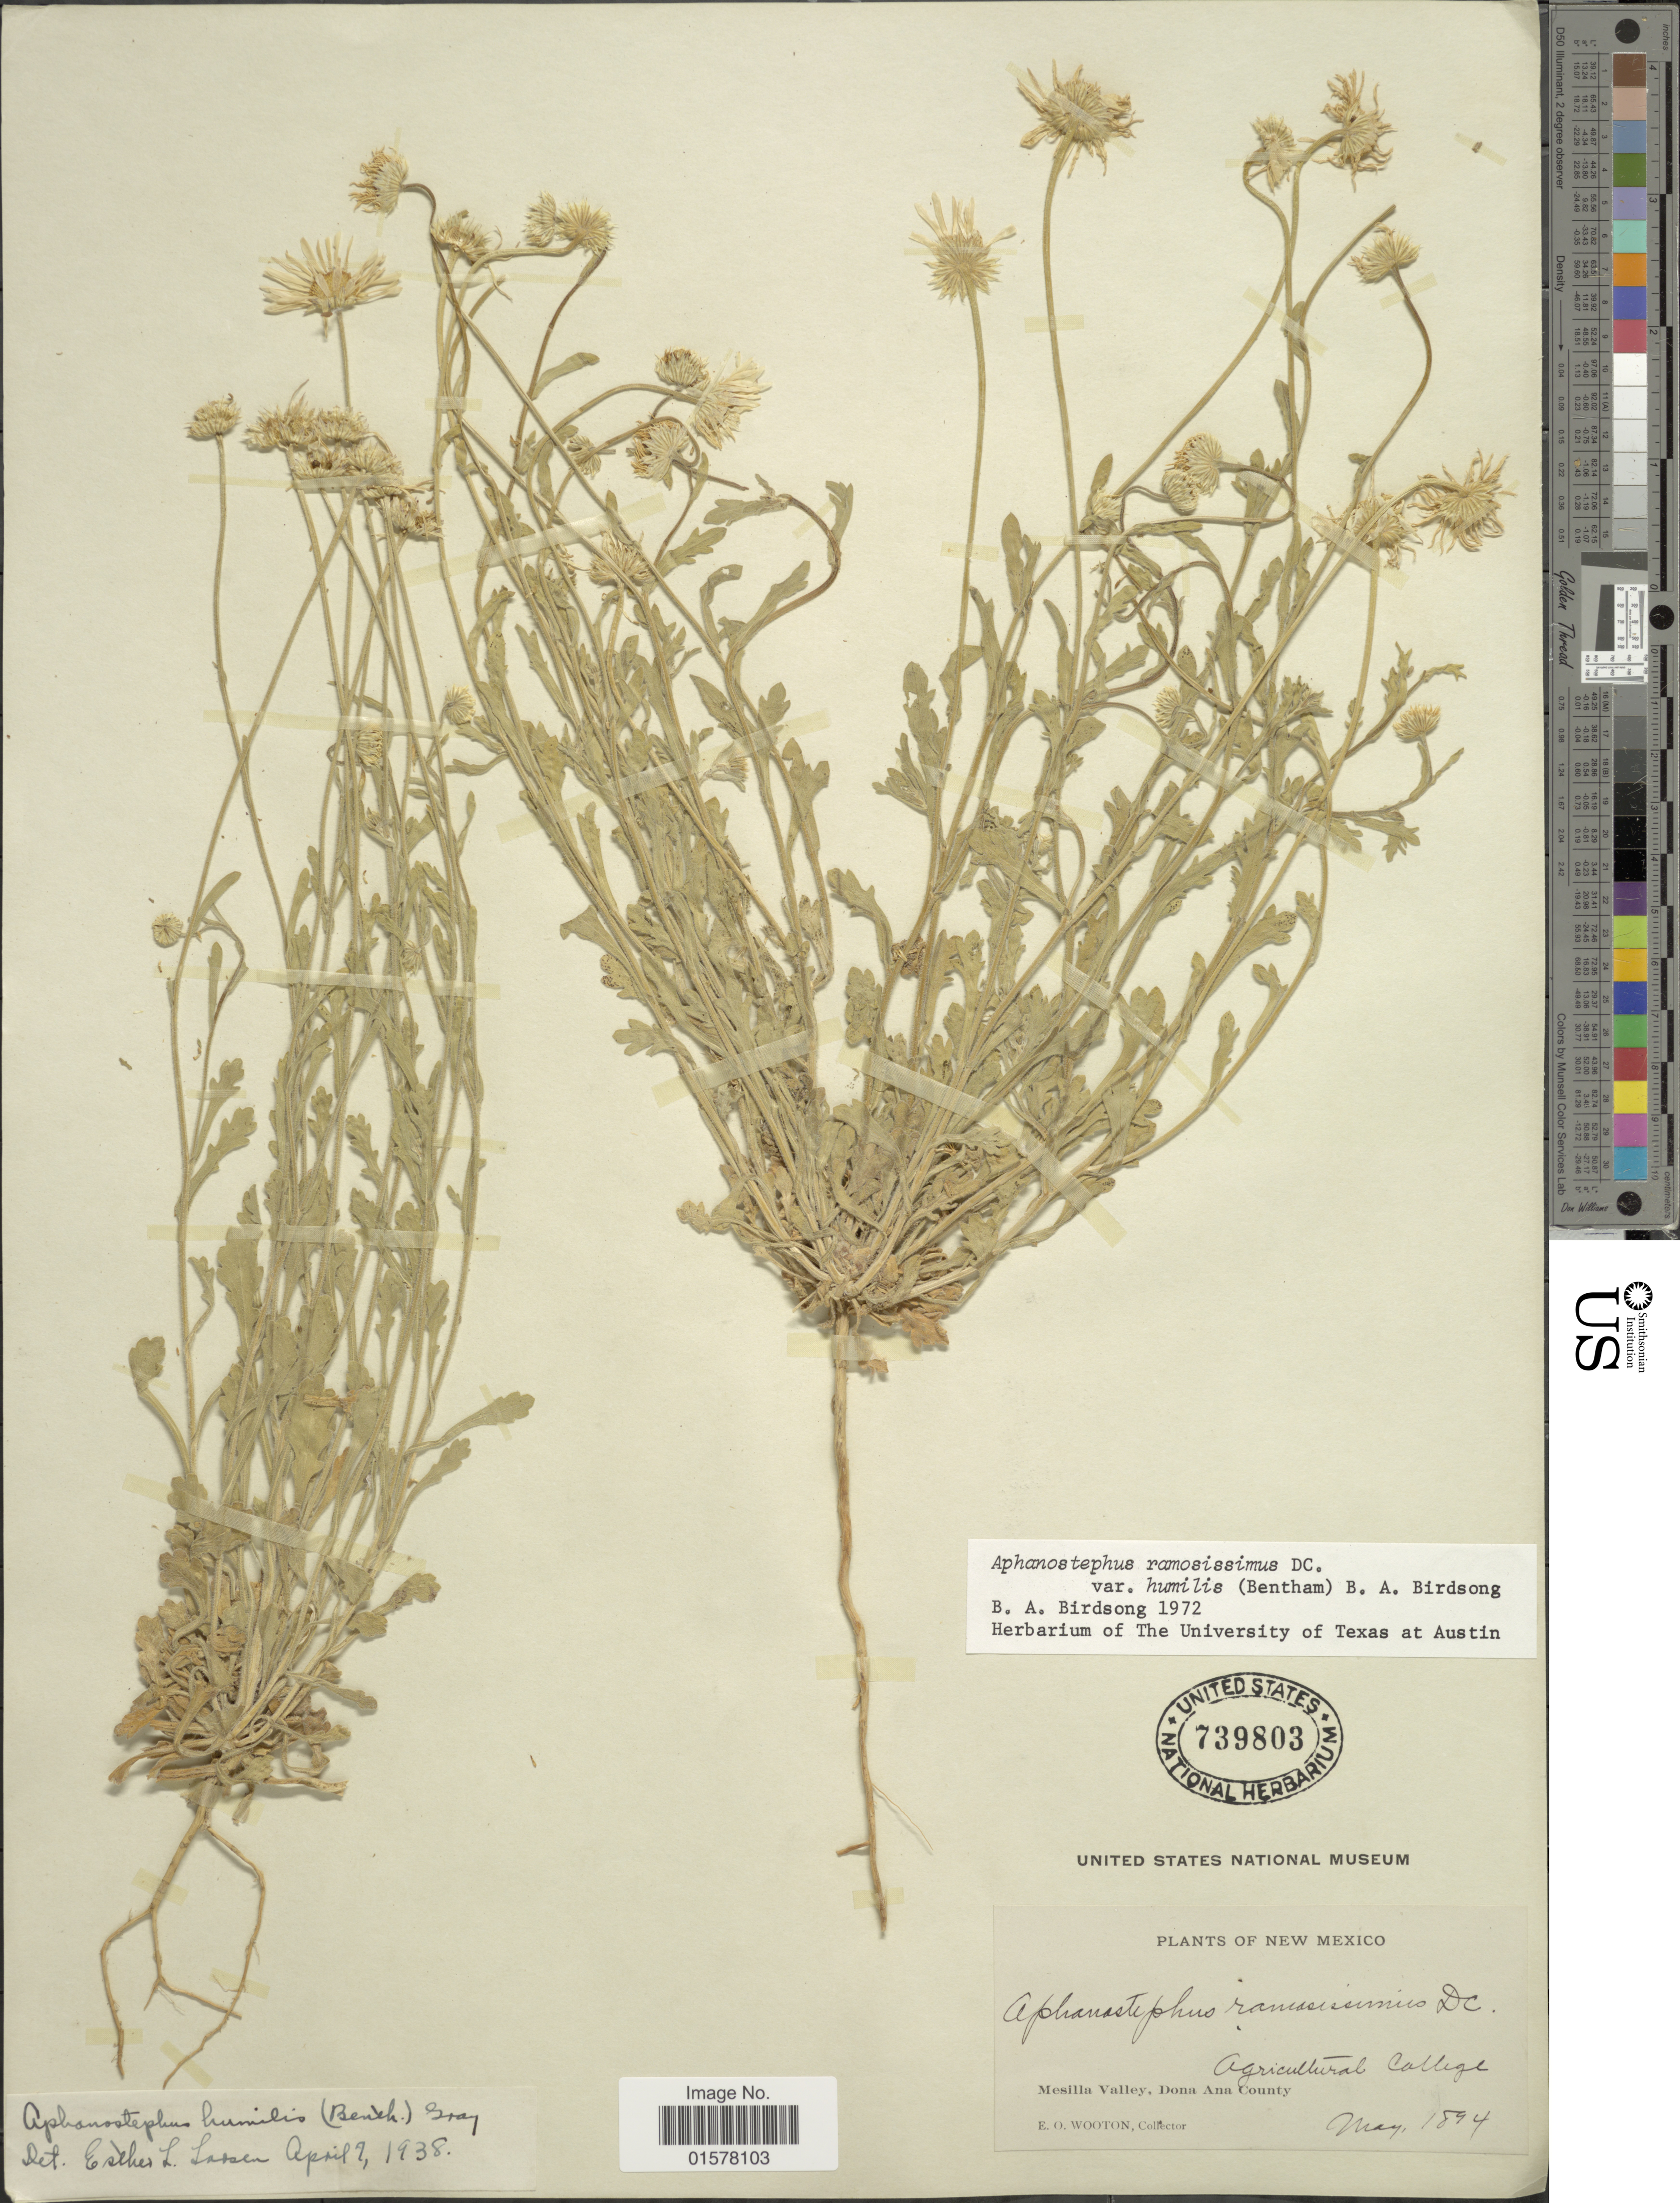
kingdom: Plantae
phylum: Tracheophyta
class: Magnoliopsida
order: Asterales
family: Asteraceae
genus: Aphanostephus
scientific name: Aphanostephus ramosissimus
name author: DC.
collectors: E. O. Wooton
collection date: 1894-05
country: United States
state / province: New Mexico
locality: New Mexico. Mesilla Valley, Dona Ana County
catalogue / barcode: US 739803